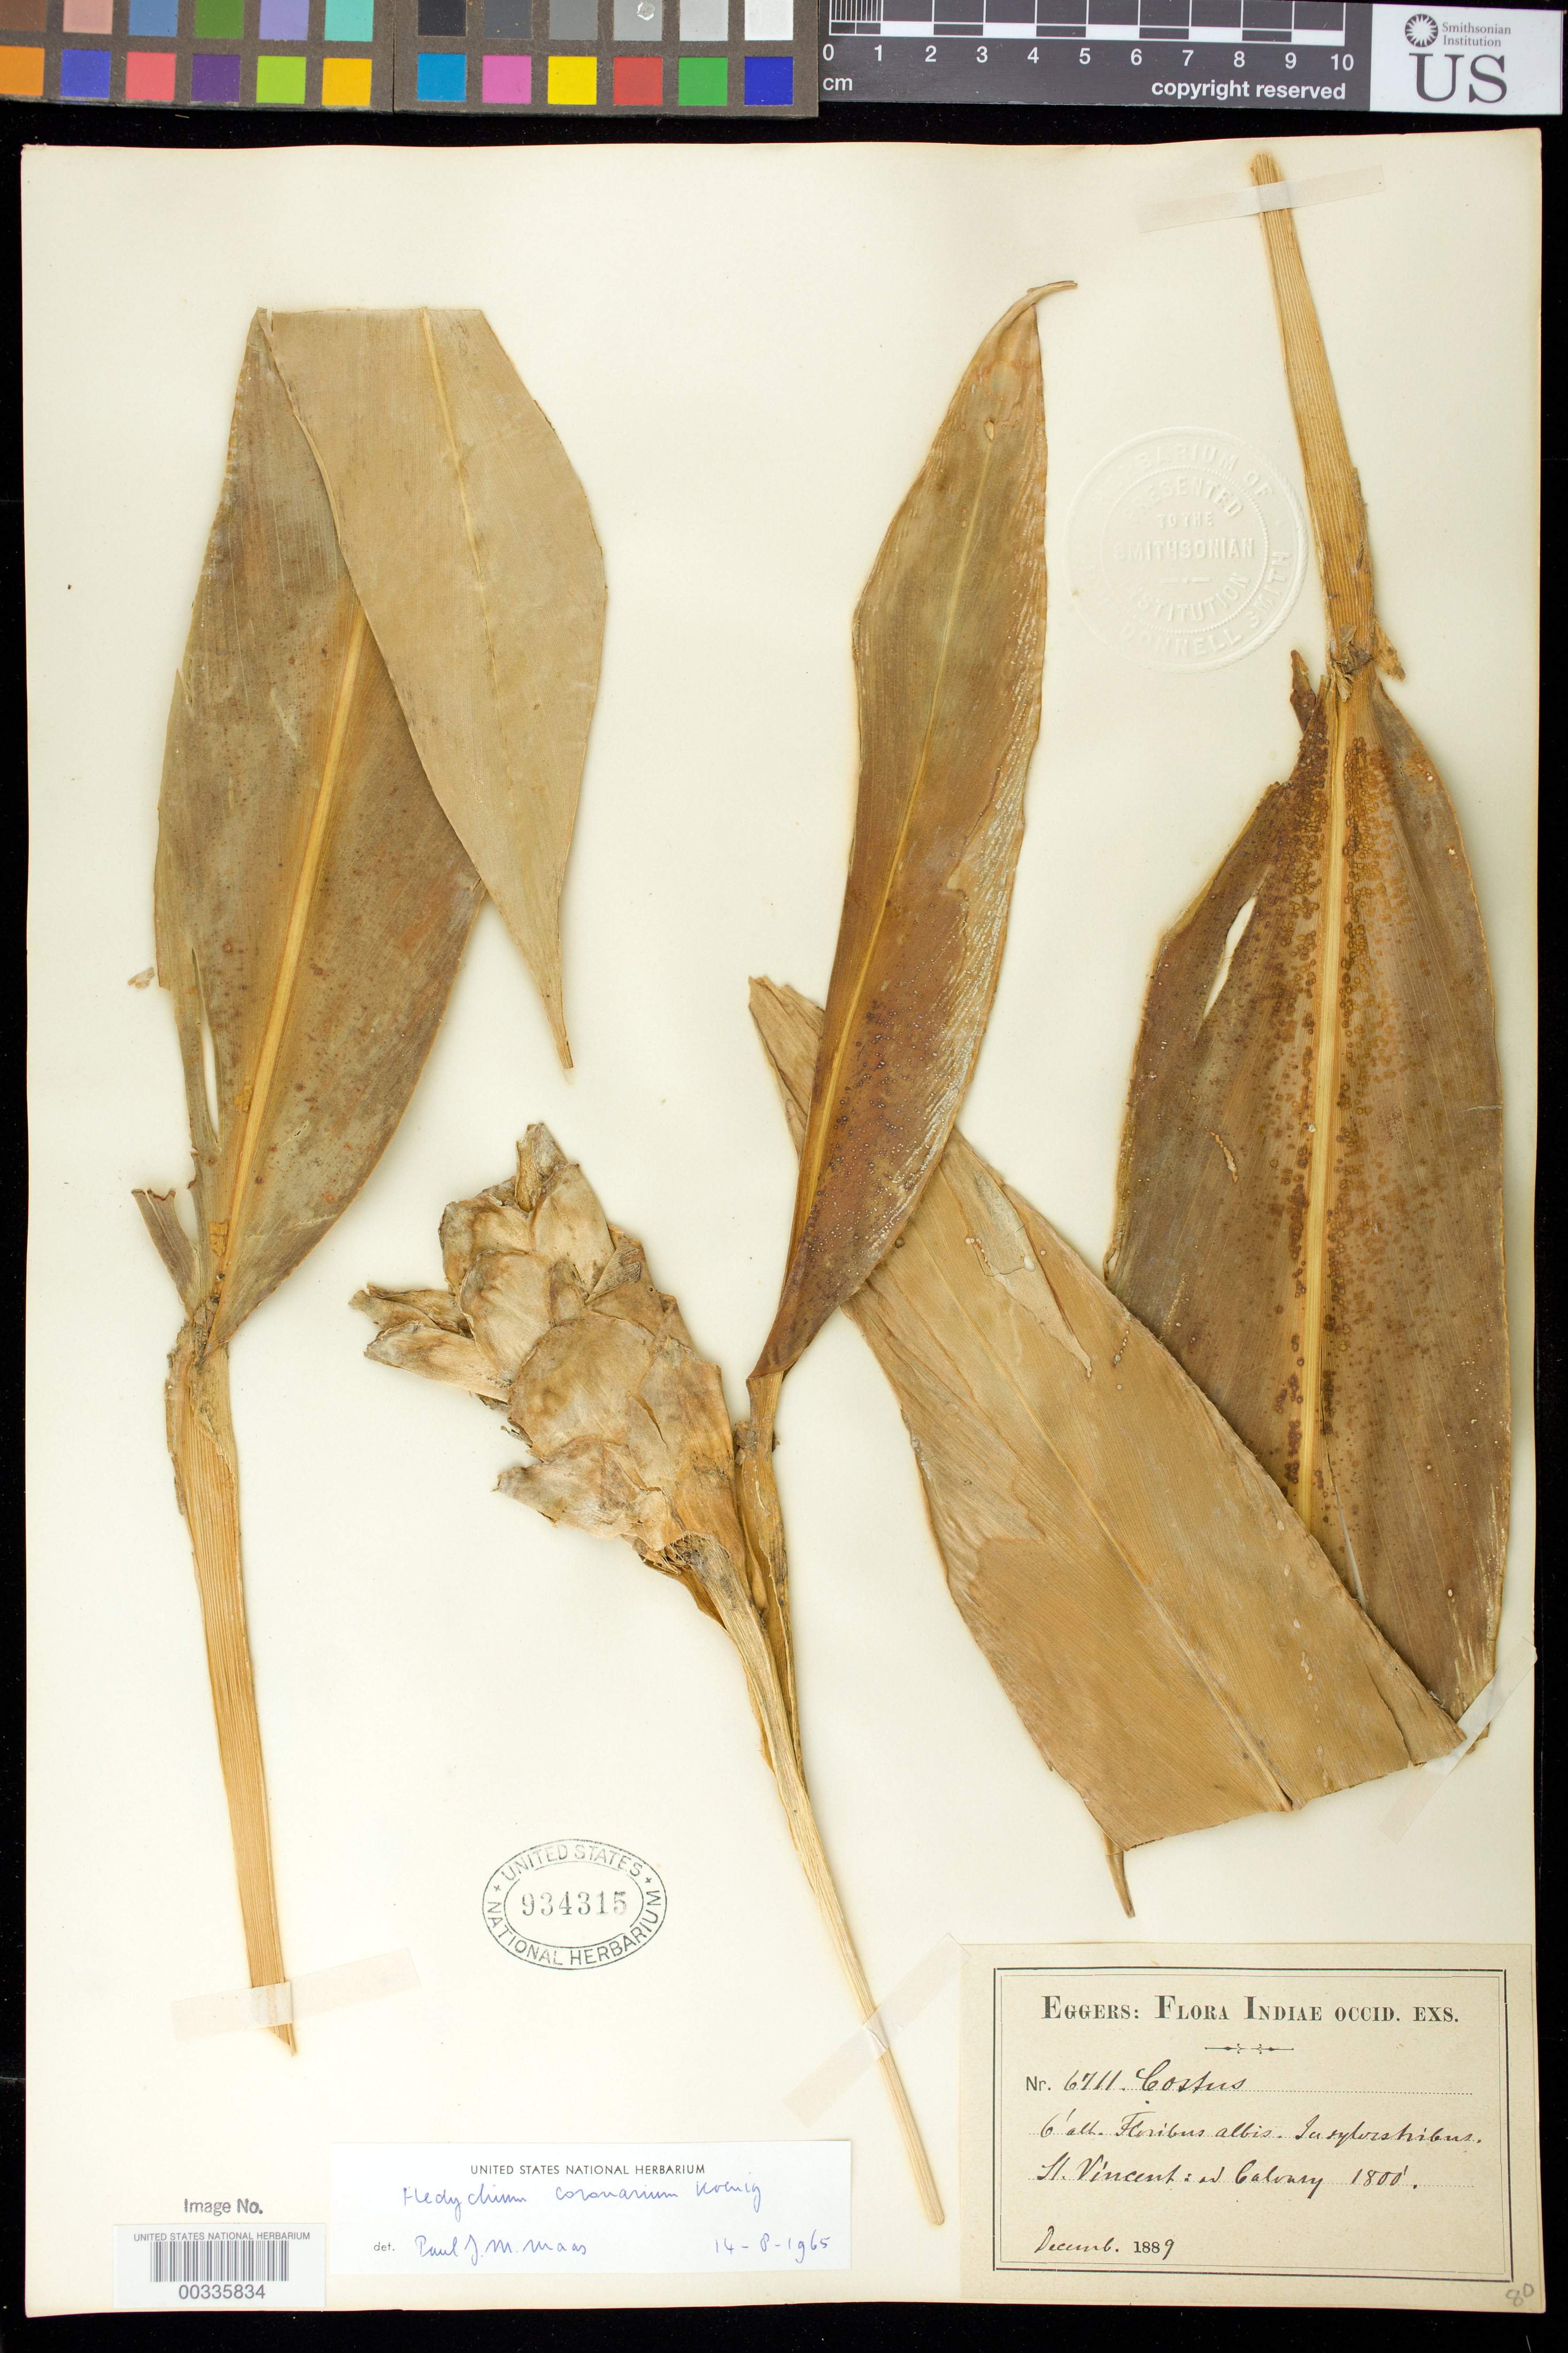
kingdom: Plantae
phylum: Tracheophyta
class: Liliopsida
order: Zingiberales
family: Zingiberaceae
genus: Hedychium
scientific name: Hedychium coronarium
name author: J. Koenig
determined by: Maas, Paul J. M.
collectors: H. F. A. von Eggers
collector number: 6711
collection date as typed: Dec 1889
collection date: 1889-12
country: St. Vincent - Grenadines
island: St. Vincent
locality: Ad calonsy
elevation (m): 549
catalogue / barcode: US 934315